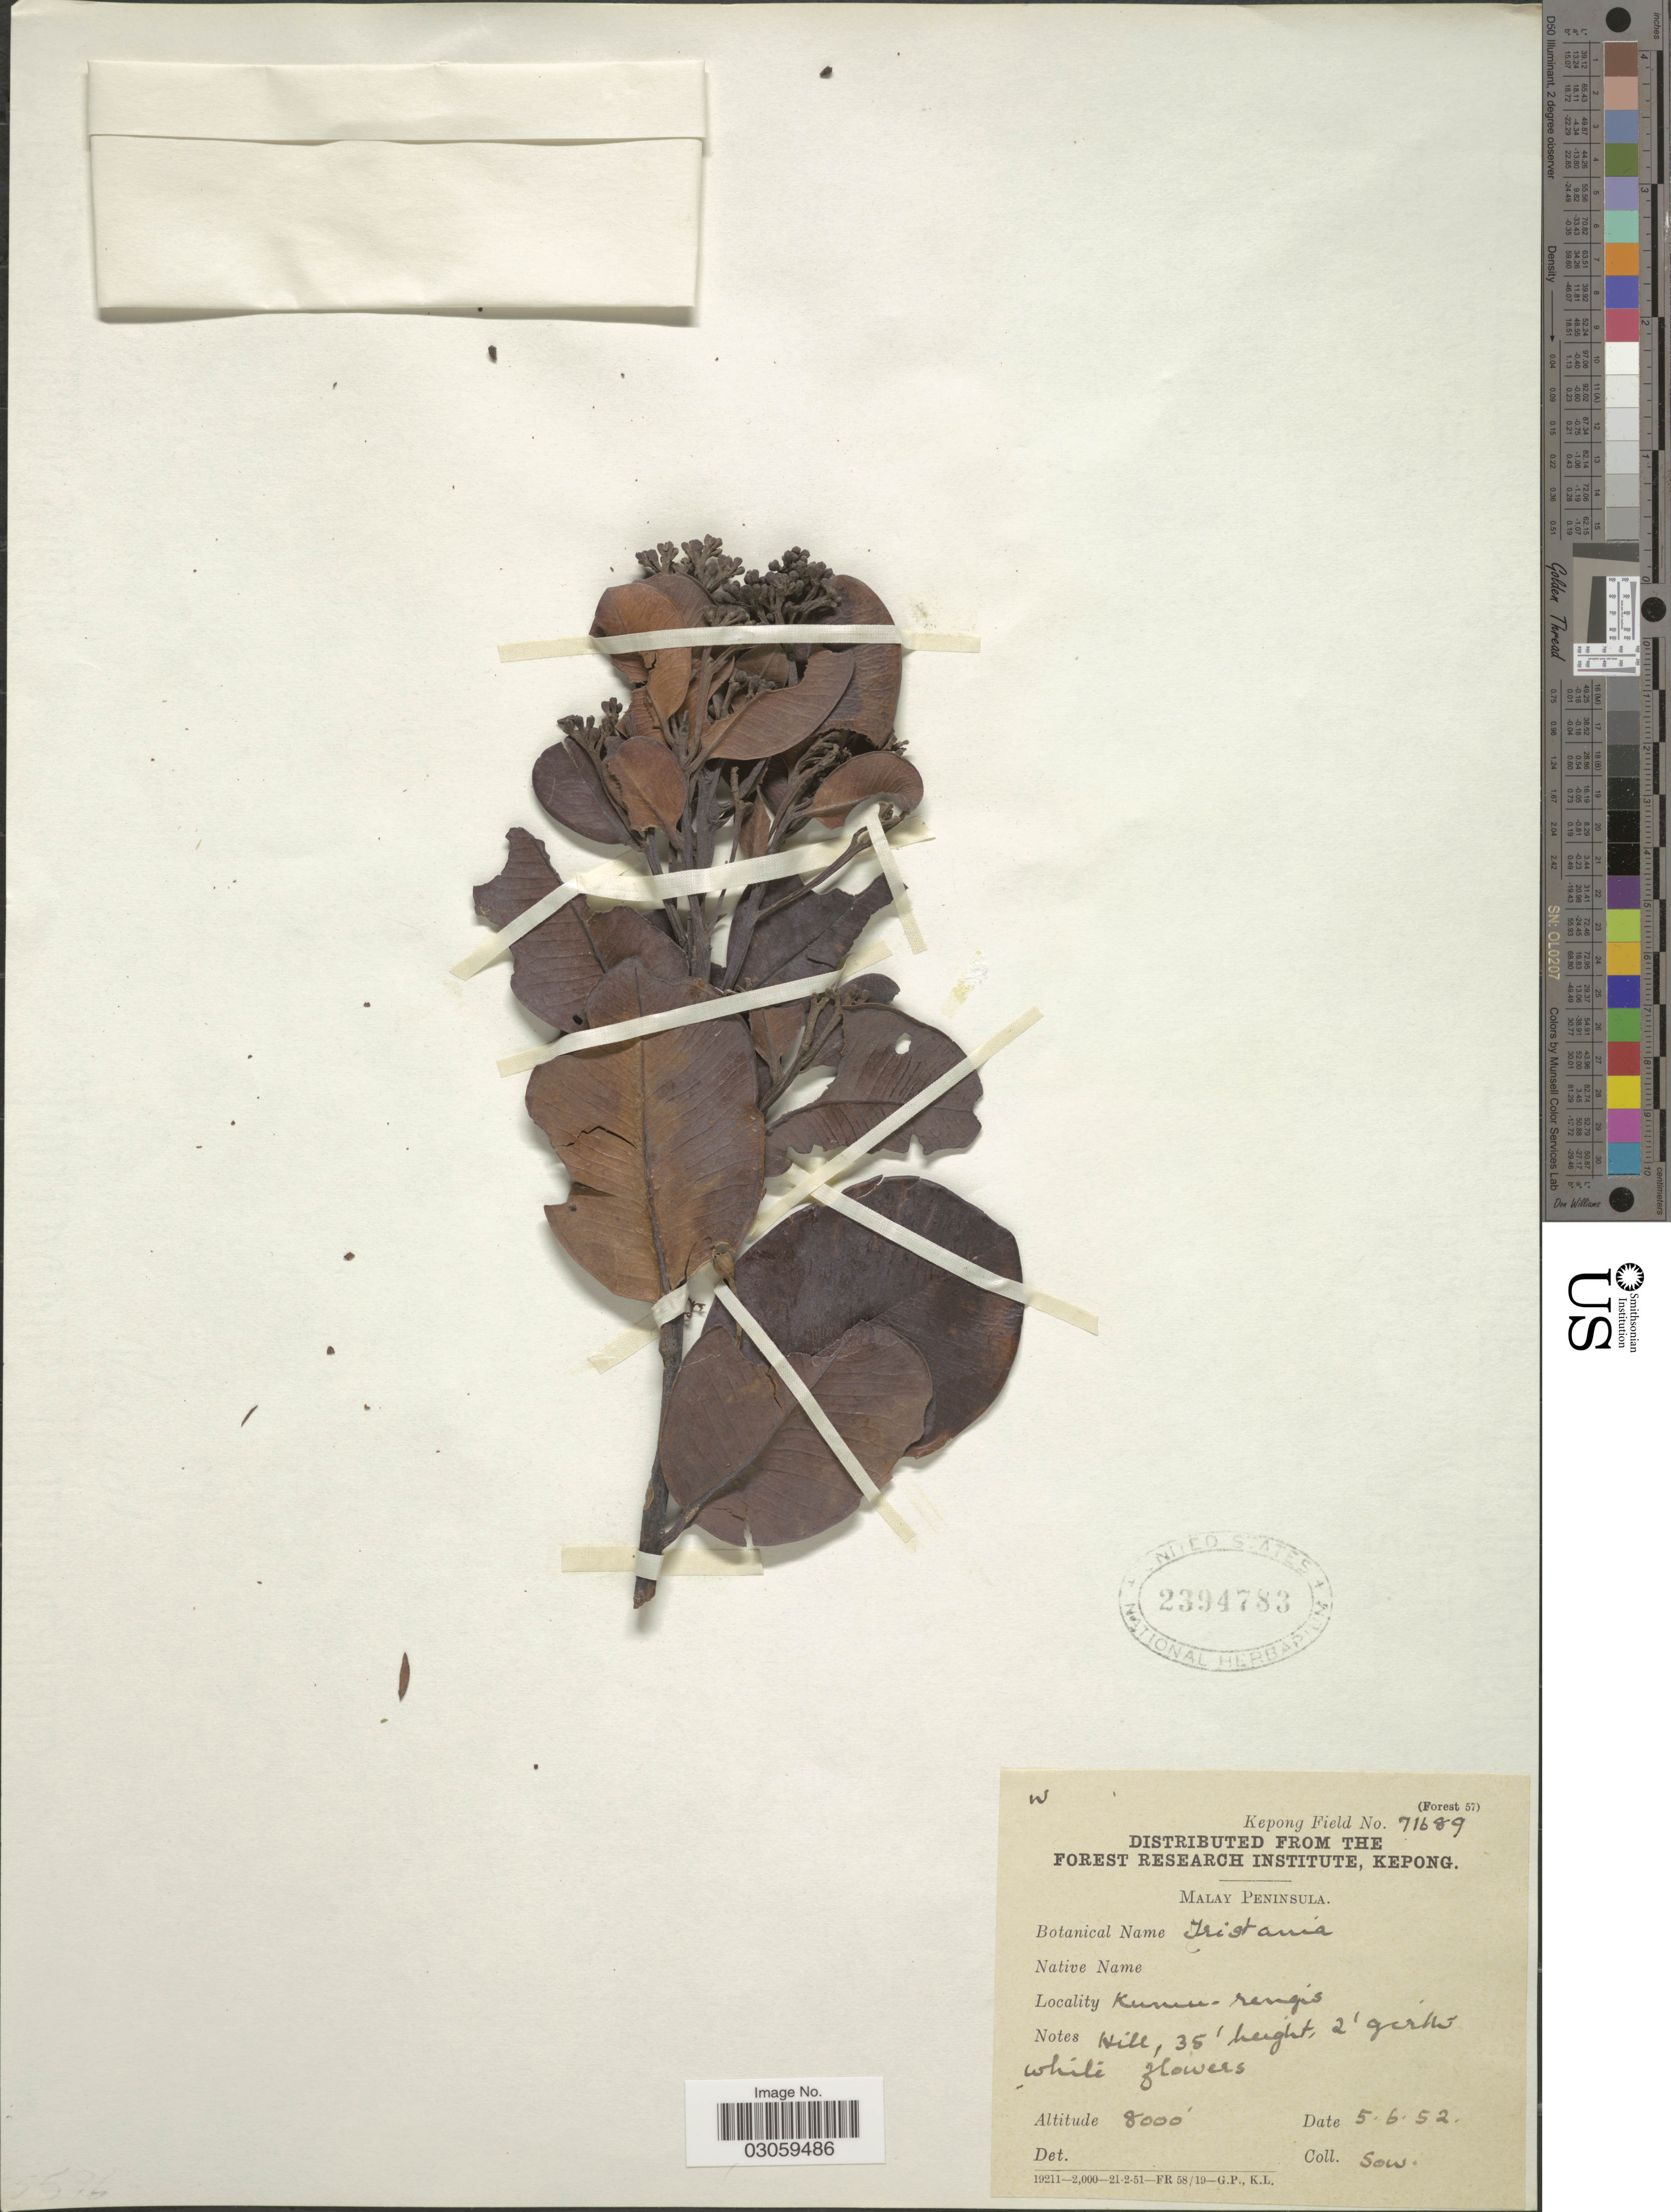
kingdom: Plantae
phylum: Tracheophyta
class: Magnoliopsida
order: Myrtales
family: Myrtaceae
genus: Tristaniopsis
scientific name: Tristaniopsis sp.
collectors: -. Sow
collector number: Kepong Field 71689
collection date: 1952-06-05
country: Malaysia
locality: Malay Peninsula. Kunun [interpreted]-rengis.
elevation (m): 2438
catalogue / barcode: US 2394783